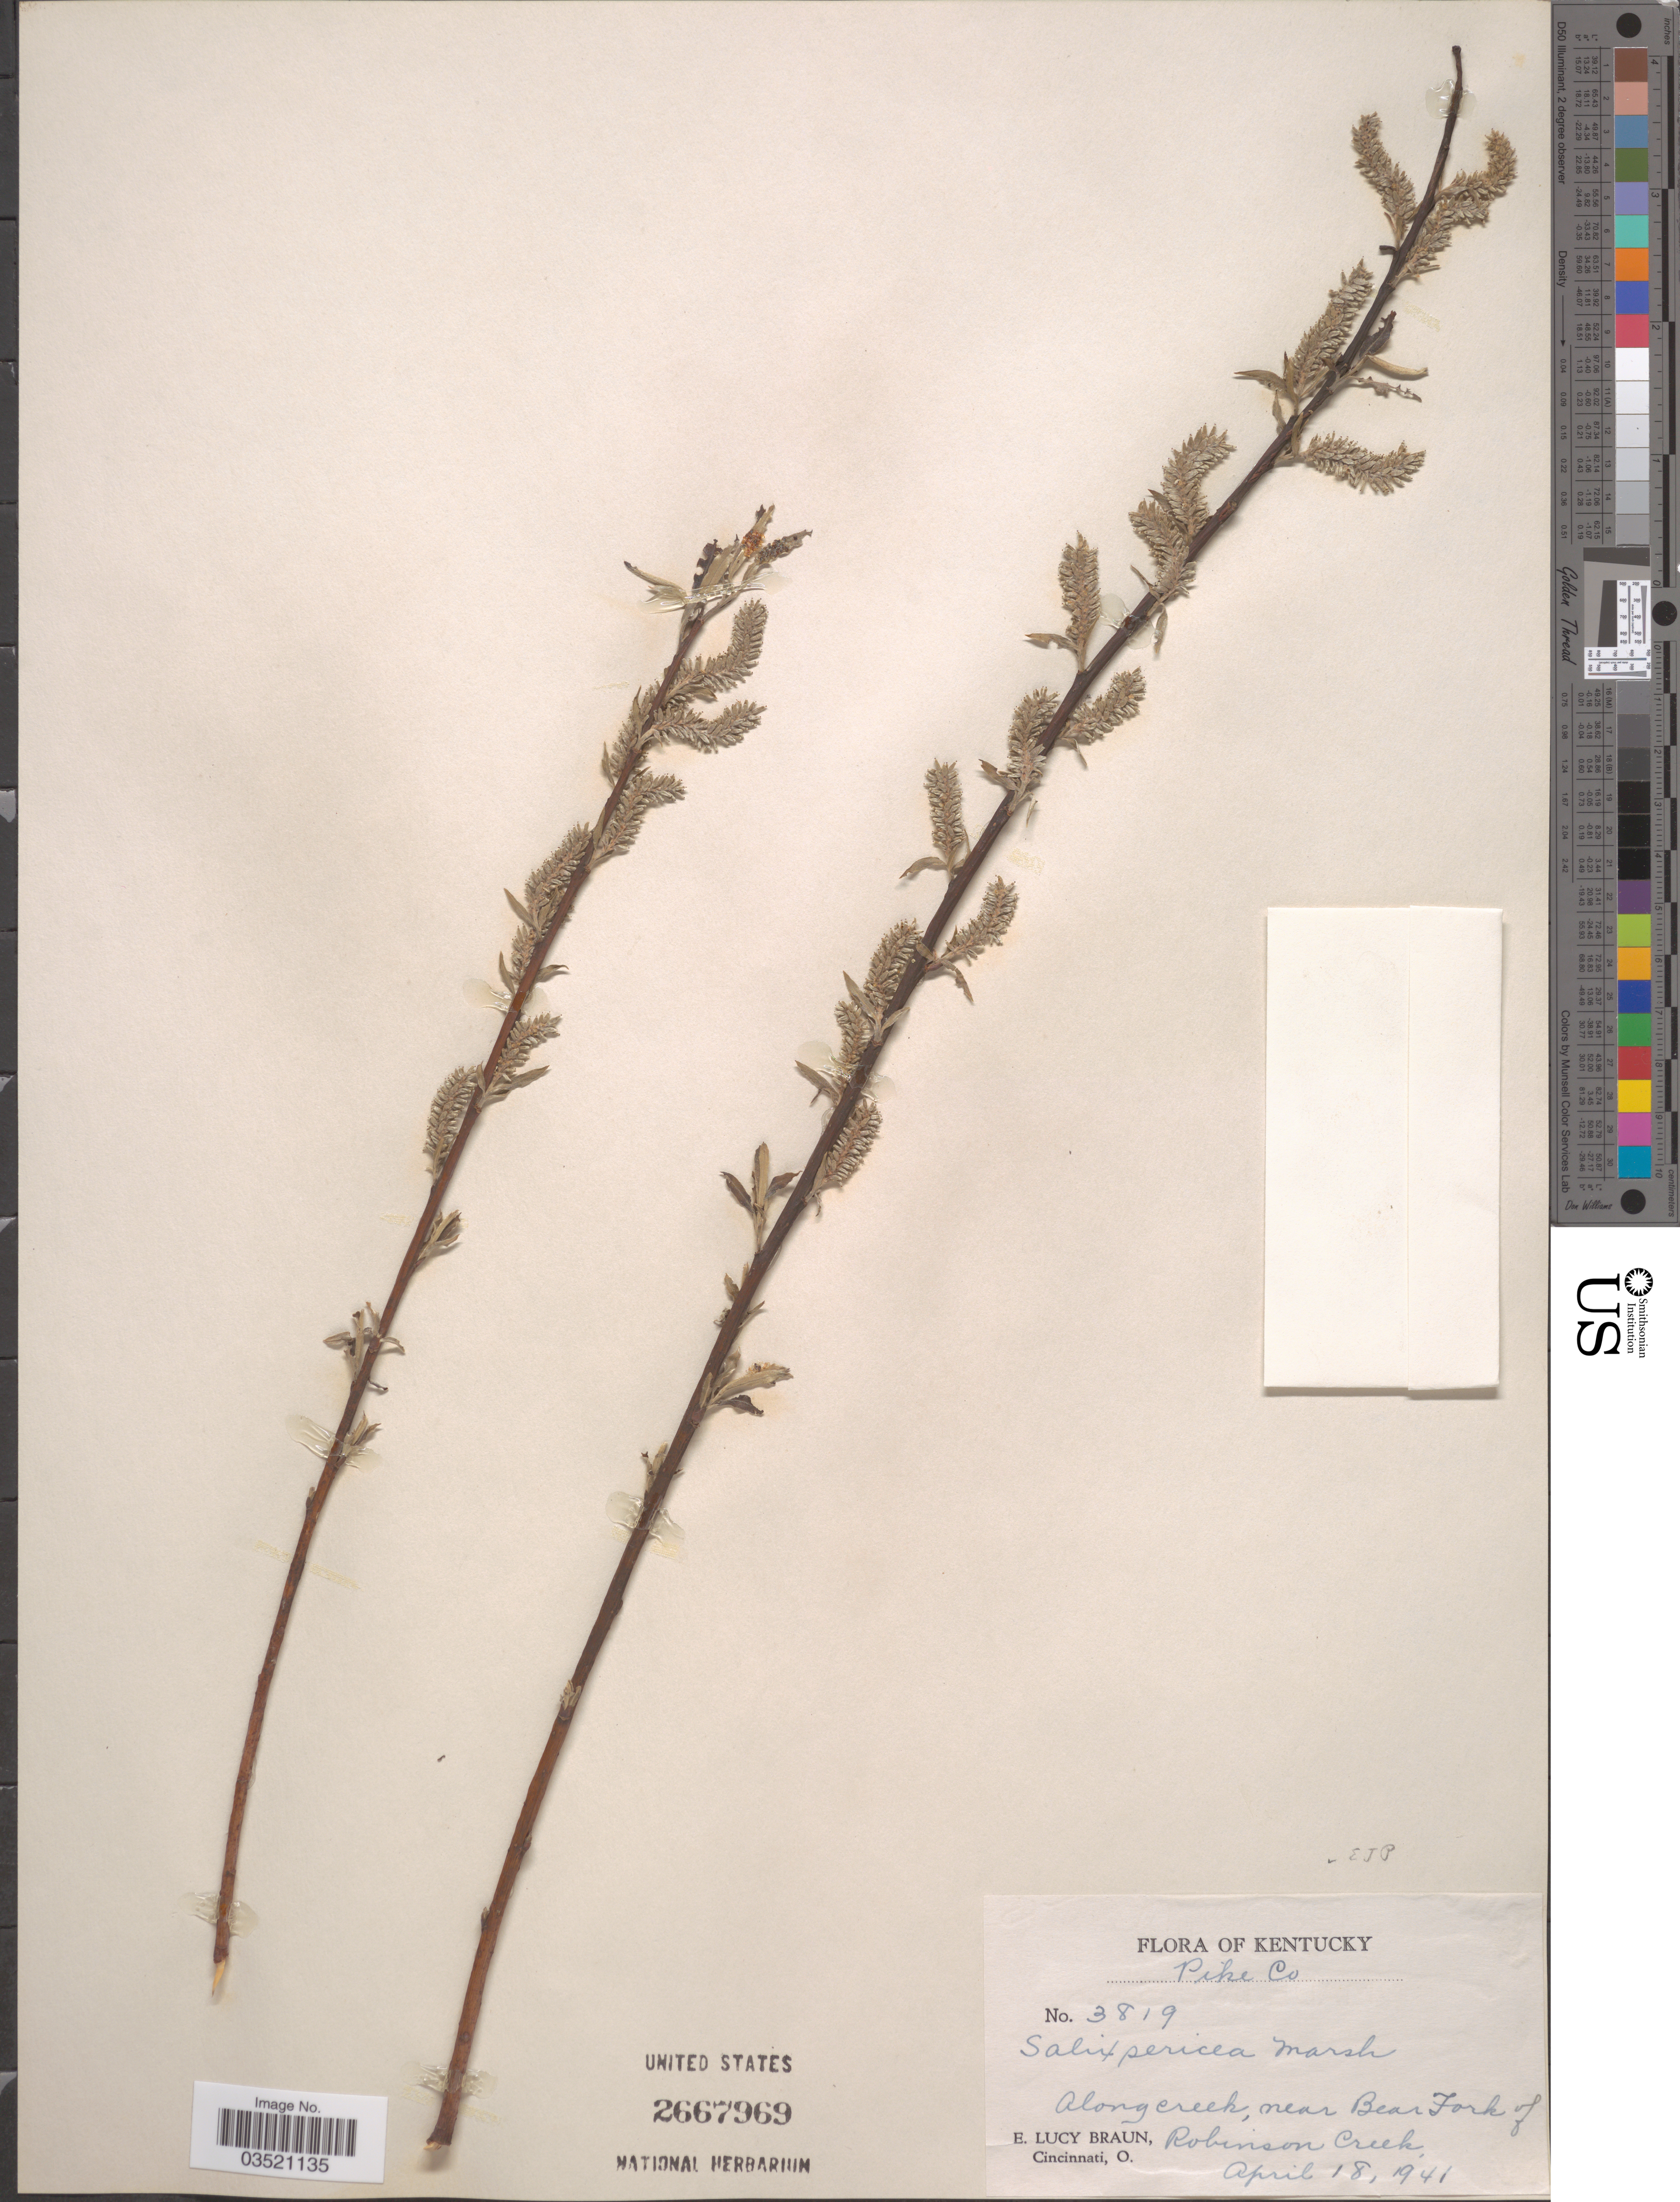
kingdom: Plantae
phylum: Tracheophyta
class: Magnoliopsida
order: Malpighiales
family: Salicaceae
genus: Salix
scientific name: Salix sericea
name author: Marshall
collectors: E. L. Braun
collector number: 3819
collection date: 1941-04-18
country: United States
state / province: Kentucky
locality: Pike Co. Along creek, near Bear Fork of Robinson Creek.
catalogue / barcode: US 2667969